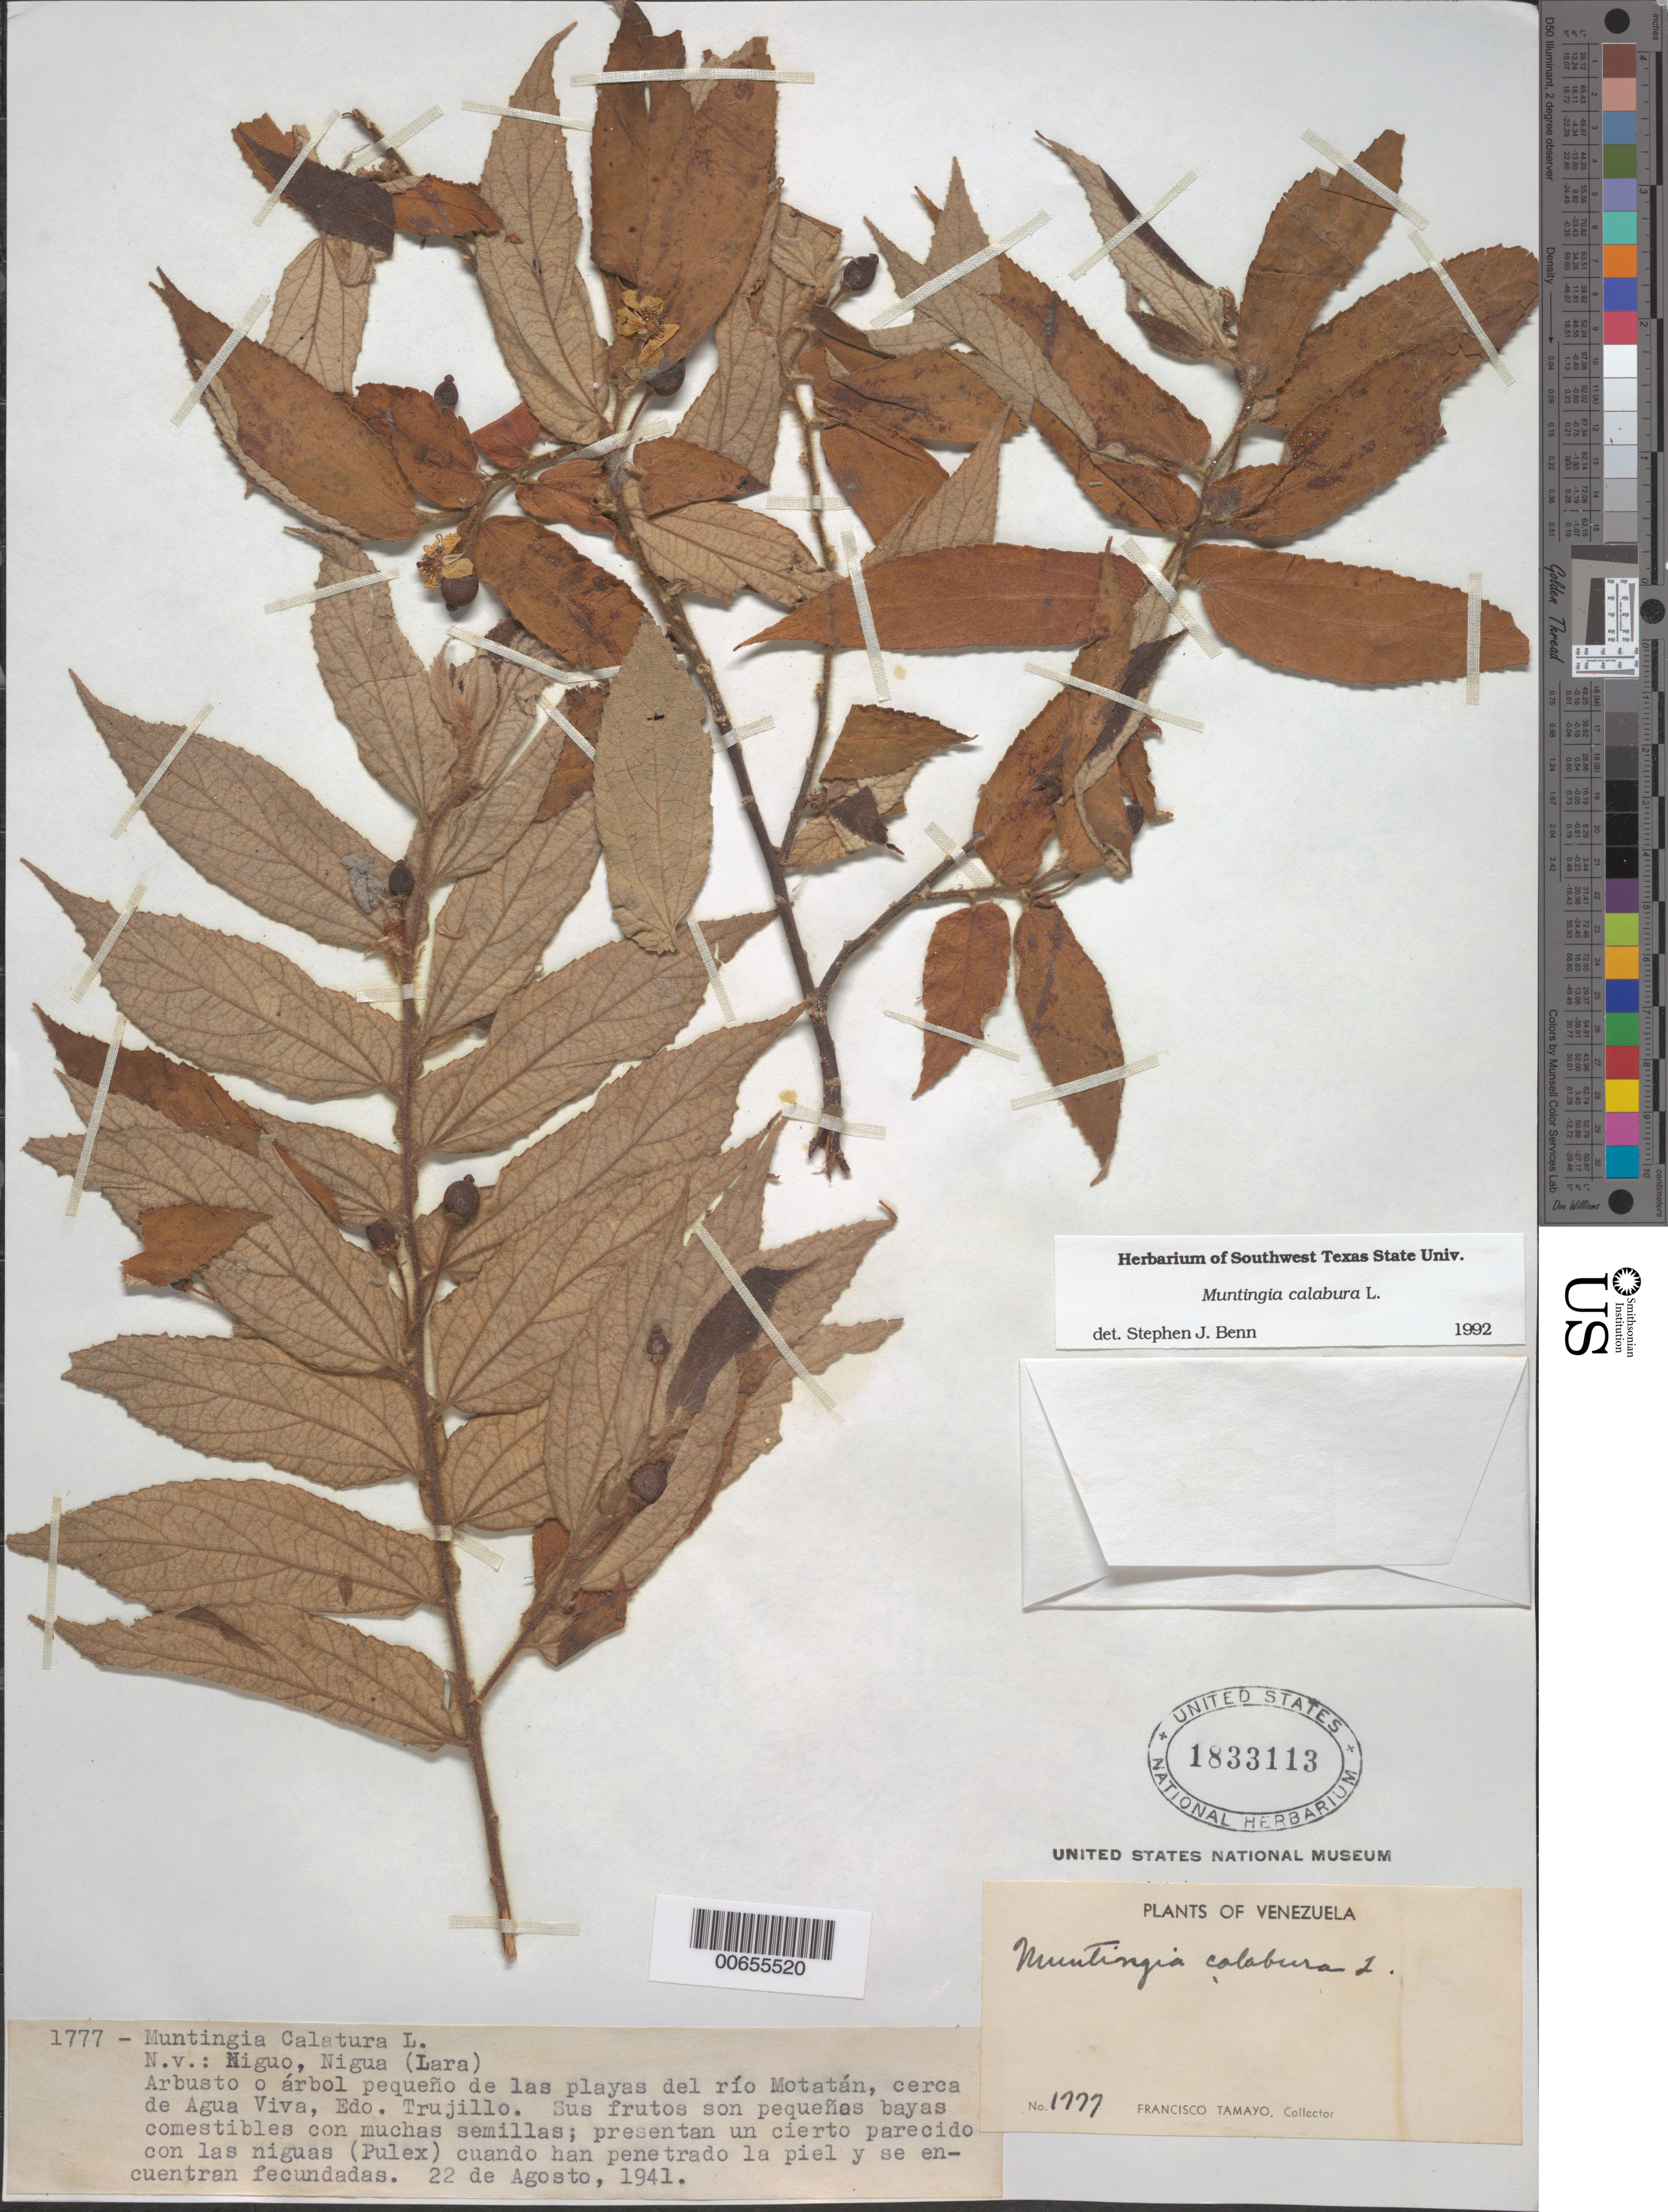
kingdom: Plantae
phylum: Tracheophyta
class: Magnoliopsida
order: Malvales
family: Muntingiaceae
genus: Muntingia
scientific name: Muntingia calabura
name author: L.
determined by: Benn, S. J.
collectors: F. Tamayo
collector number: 1777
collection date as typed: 22 Aug 1941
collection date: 1941-08-22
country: Venezuela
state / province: Trujillo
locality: Las playas del río Motatán, cerca de Agua Viva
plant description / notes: Common name: Niguo; Common name language: Lara; Common name: Nigua; Common name language: Lara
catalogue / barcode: US 1833113